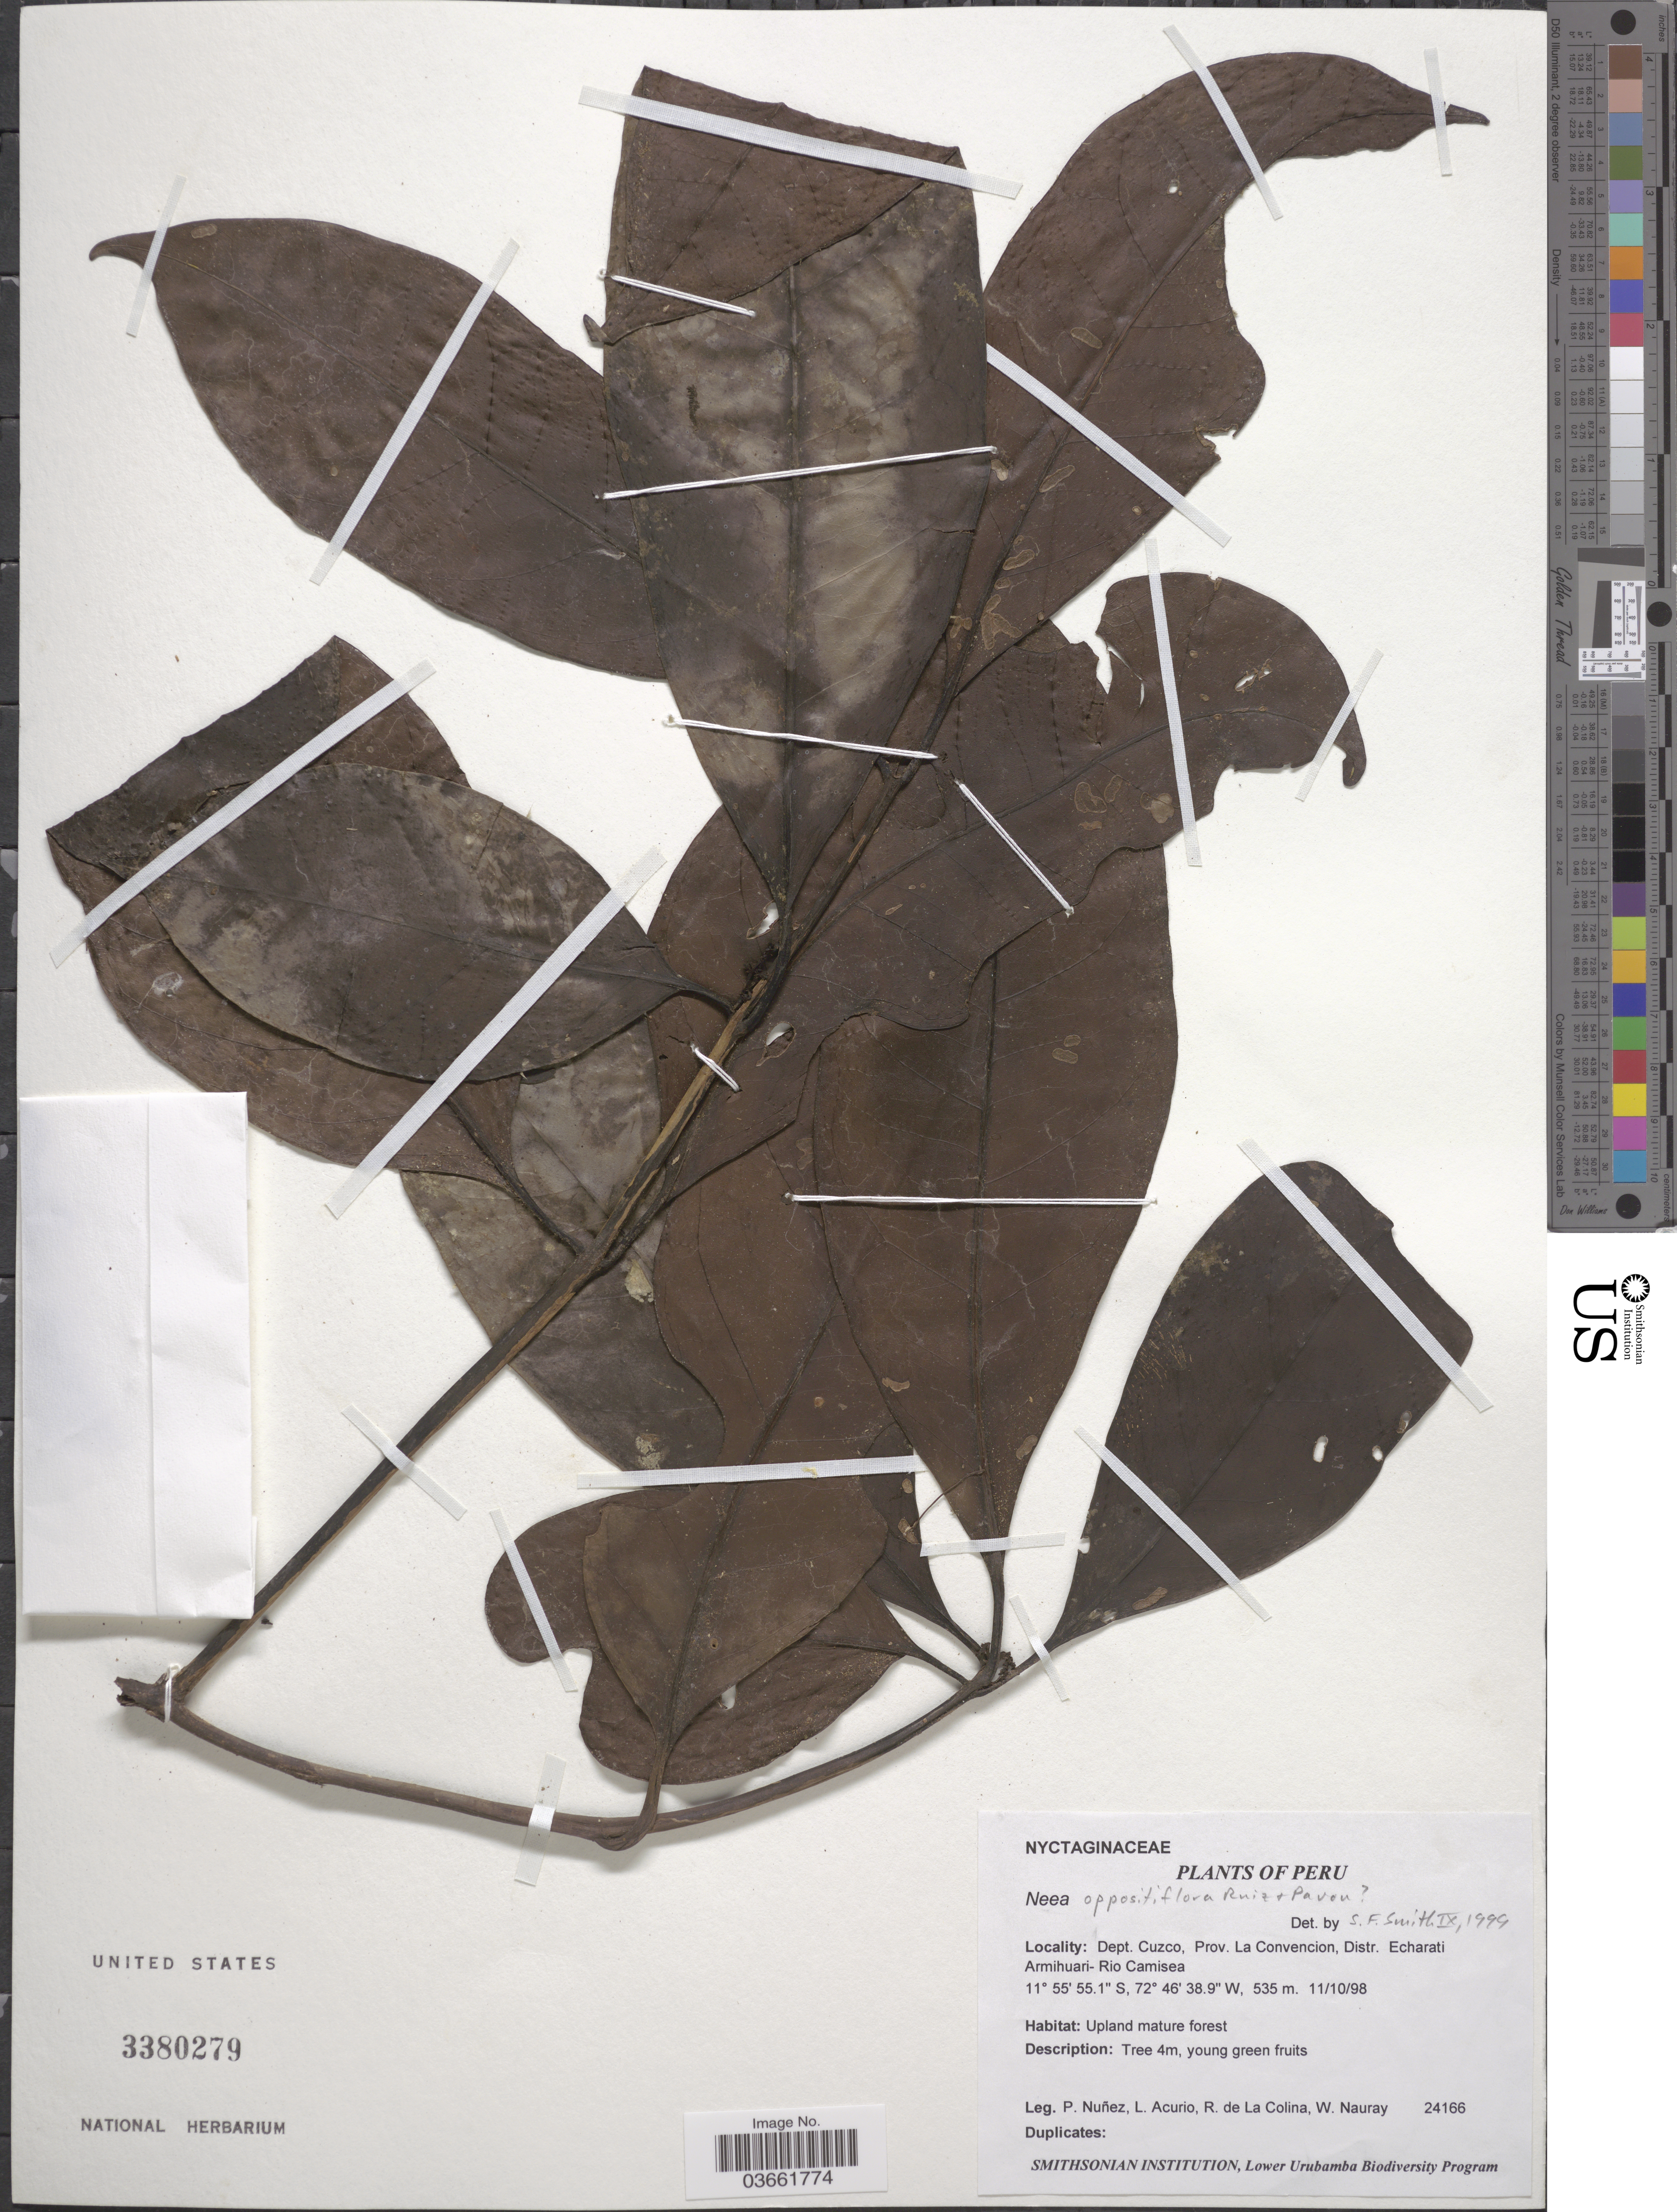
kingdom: Plantae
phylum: Tracheophyta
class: Magnoliopsida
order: Caryophyllales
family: Nyctaginaceae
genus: Neea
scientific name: Neea oppositifolia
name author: Ruiz & Pav.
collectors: P. Nuñez V., L. Acurio, R. de La Colina & W. Nauray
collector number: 24166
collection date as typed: Transcribed d/m/y: 11/10/98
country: Peru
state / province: Cusco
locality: Dept. Cuzco, Prov. La Convencion, Distr. Echarati Armihuari- Rio Camisea.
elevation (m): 535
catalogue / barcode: US 3380279